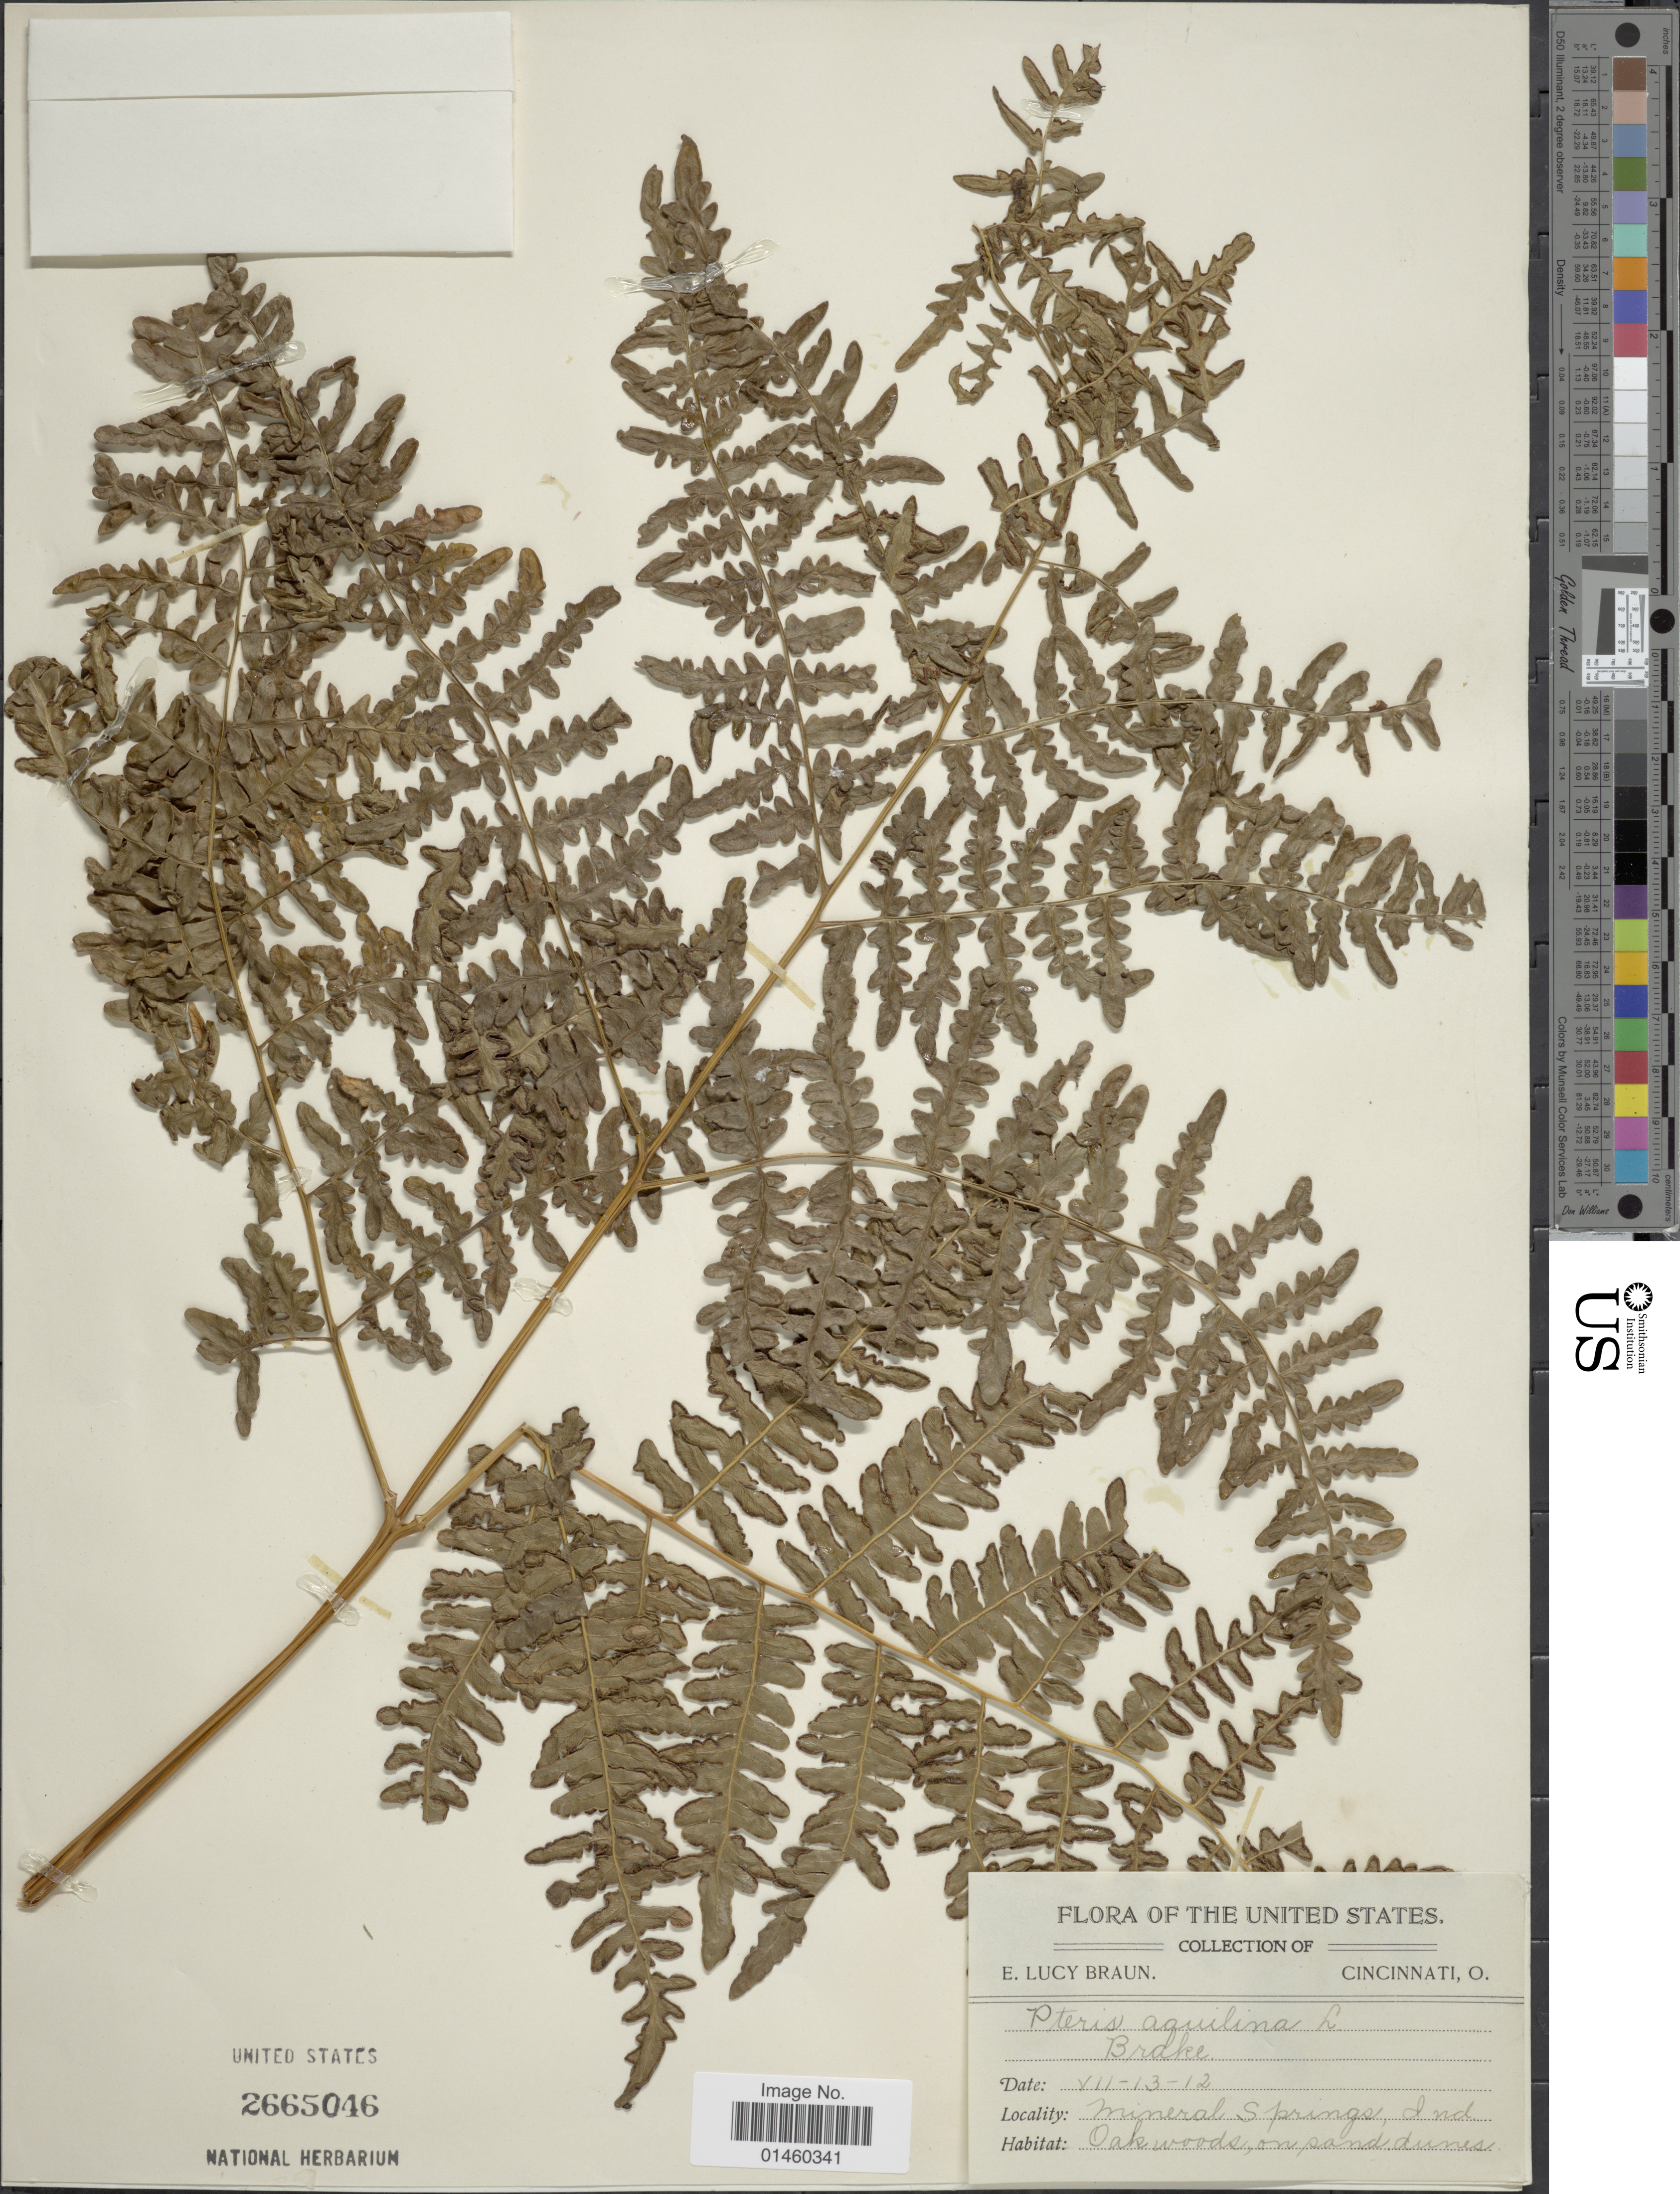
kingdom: Plantae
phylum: Tracheophyta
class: Polypodiopsida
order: Polypodiales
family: Dennstaedtiaceae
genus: Pteridium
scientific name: Pteridium aquilinum var. latiusculum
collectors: E. L. Braun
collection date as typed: Transcribed d/m/y: 13/12/12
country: United States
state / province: Indiana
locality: Mineral Springs.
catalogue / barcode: US 2665046